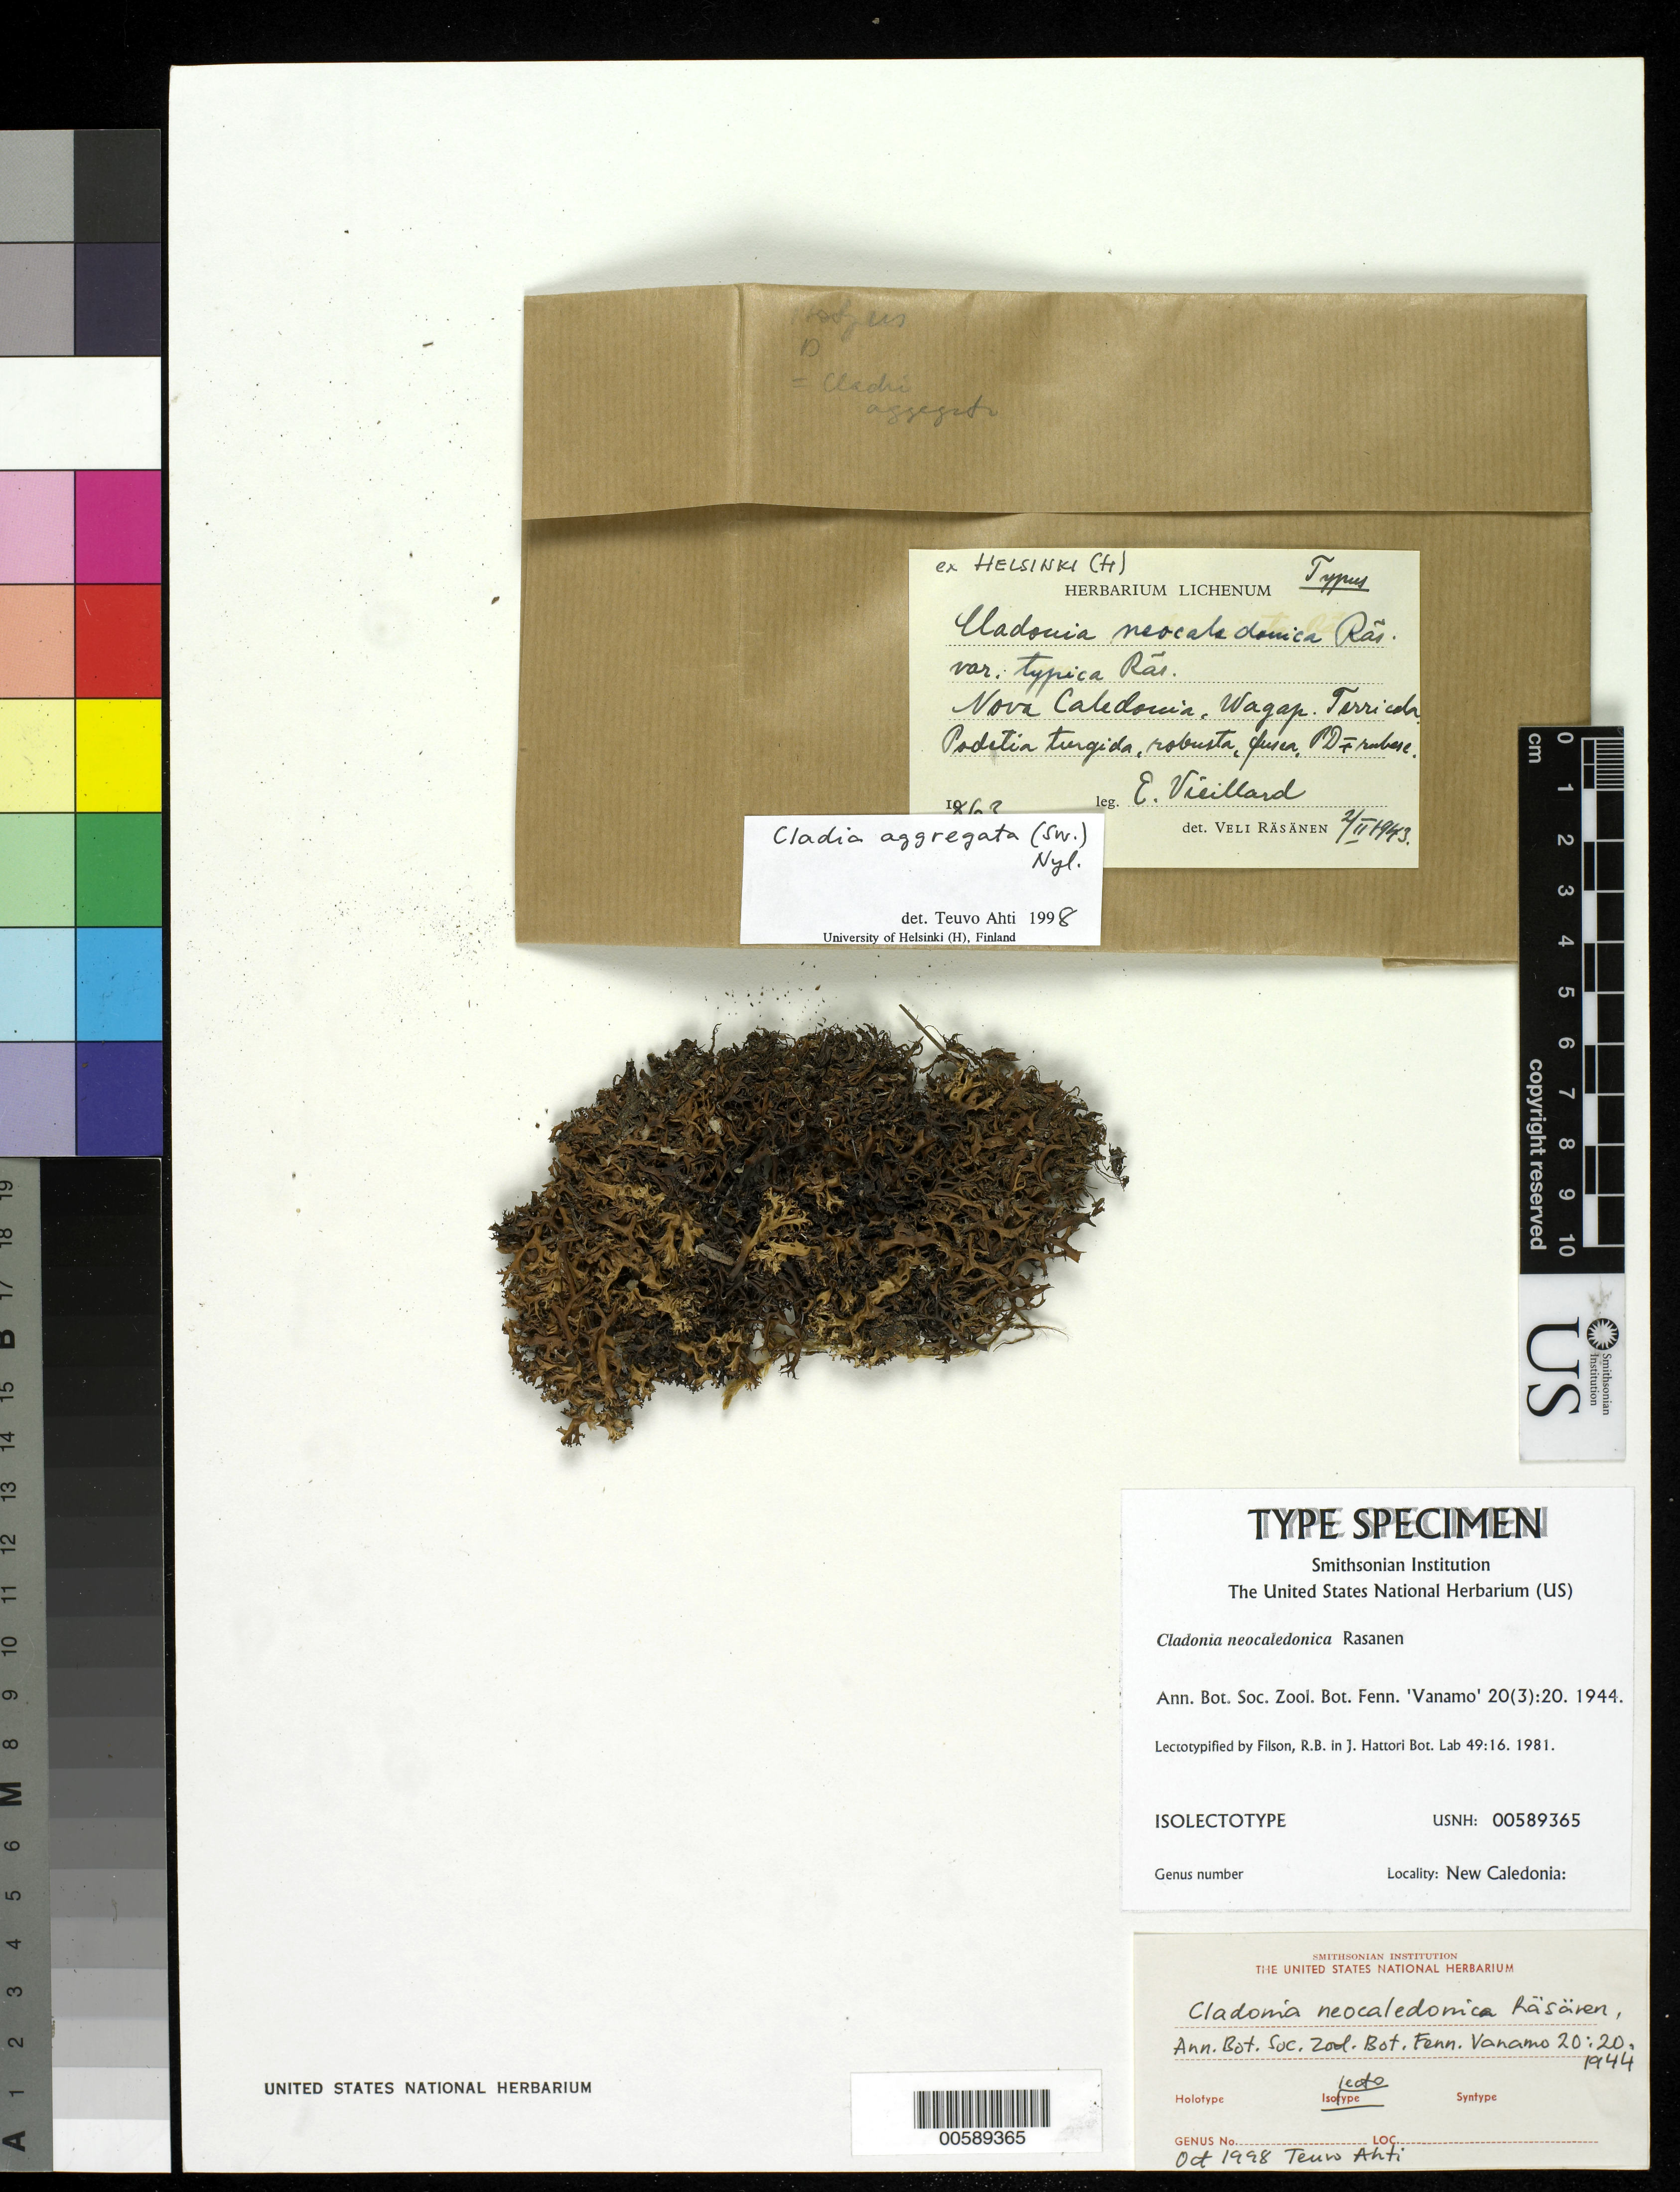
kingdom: Fungi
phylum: Ascomycota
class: Lecanoromycetes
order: Lecanorales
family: Cladoniaceae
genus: Cladonia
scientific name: Cladonia neocaledonica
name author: Räsänen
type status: Isolectotype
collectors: E. Vieillard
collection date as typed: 1863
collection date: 1863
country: New Caledonia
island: New Caledonia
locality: Wagap.